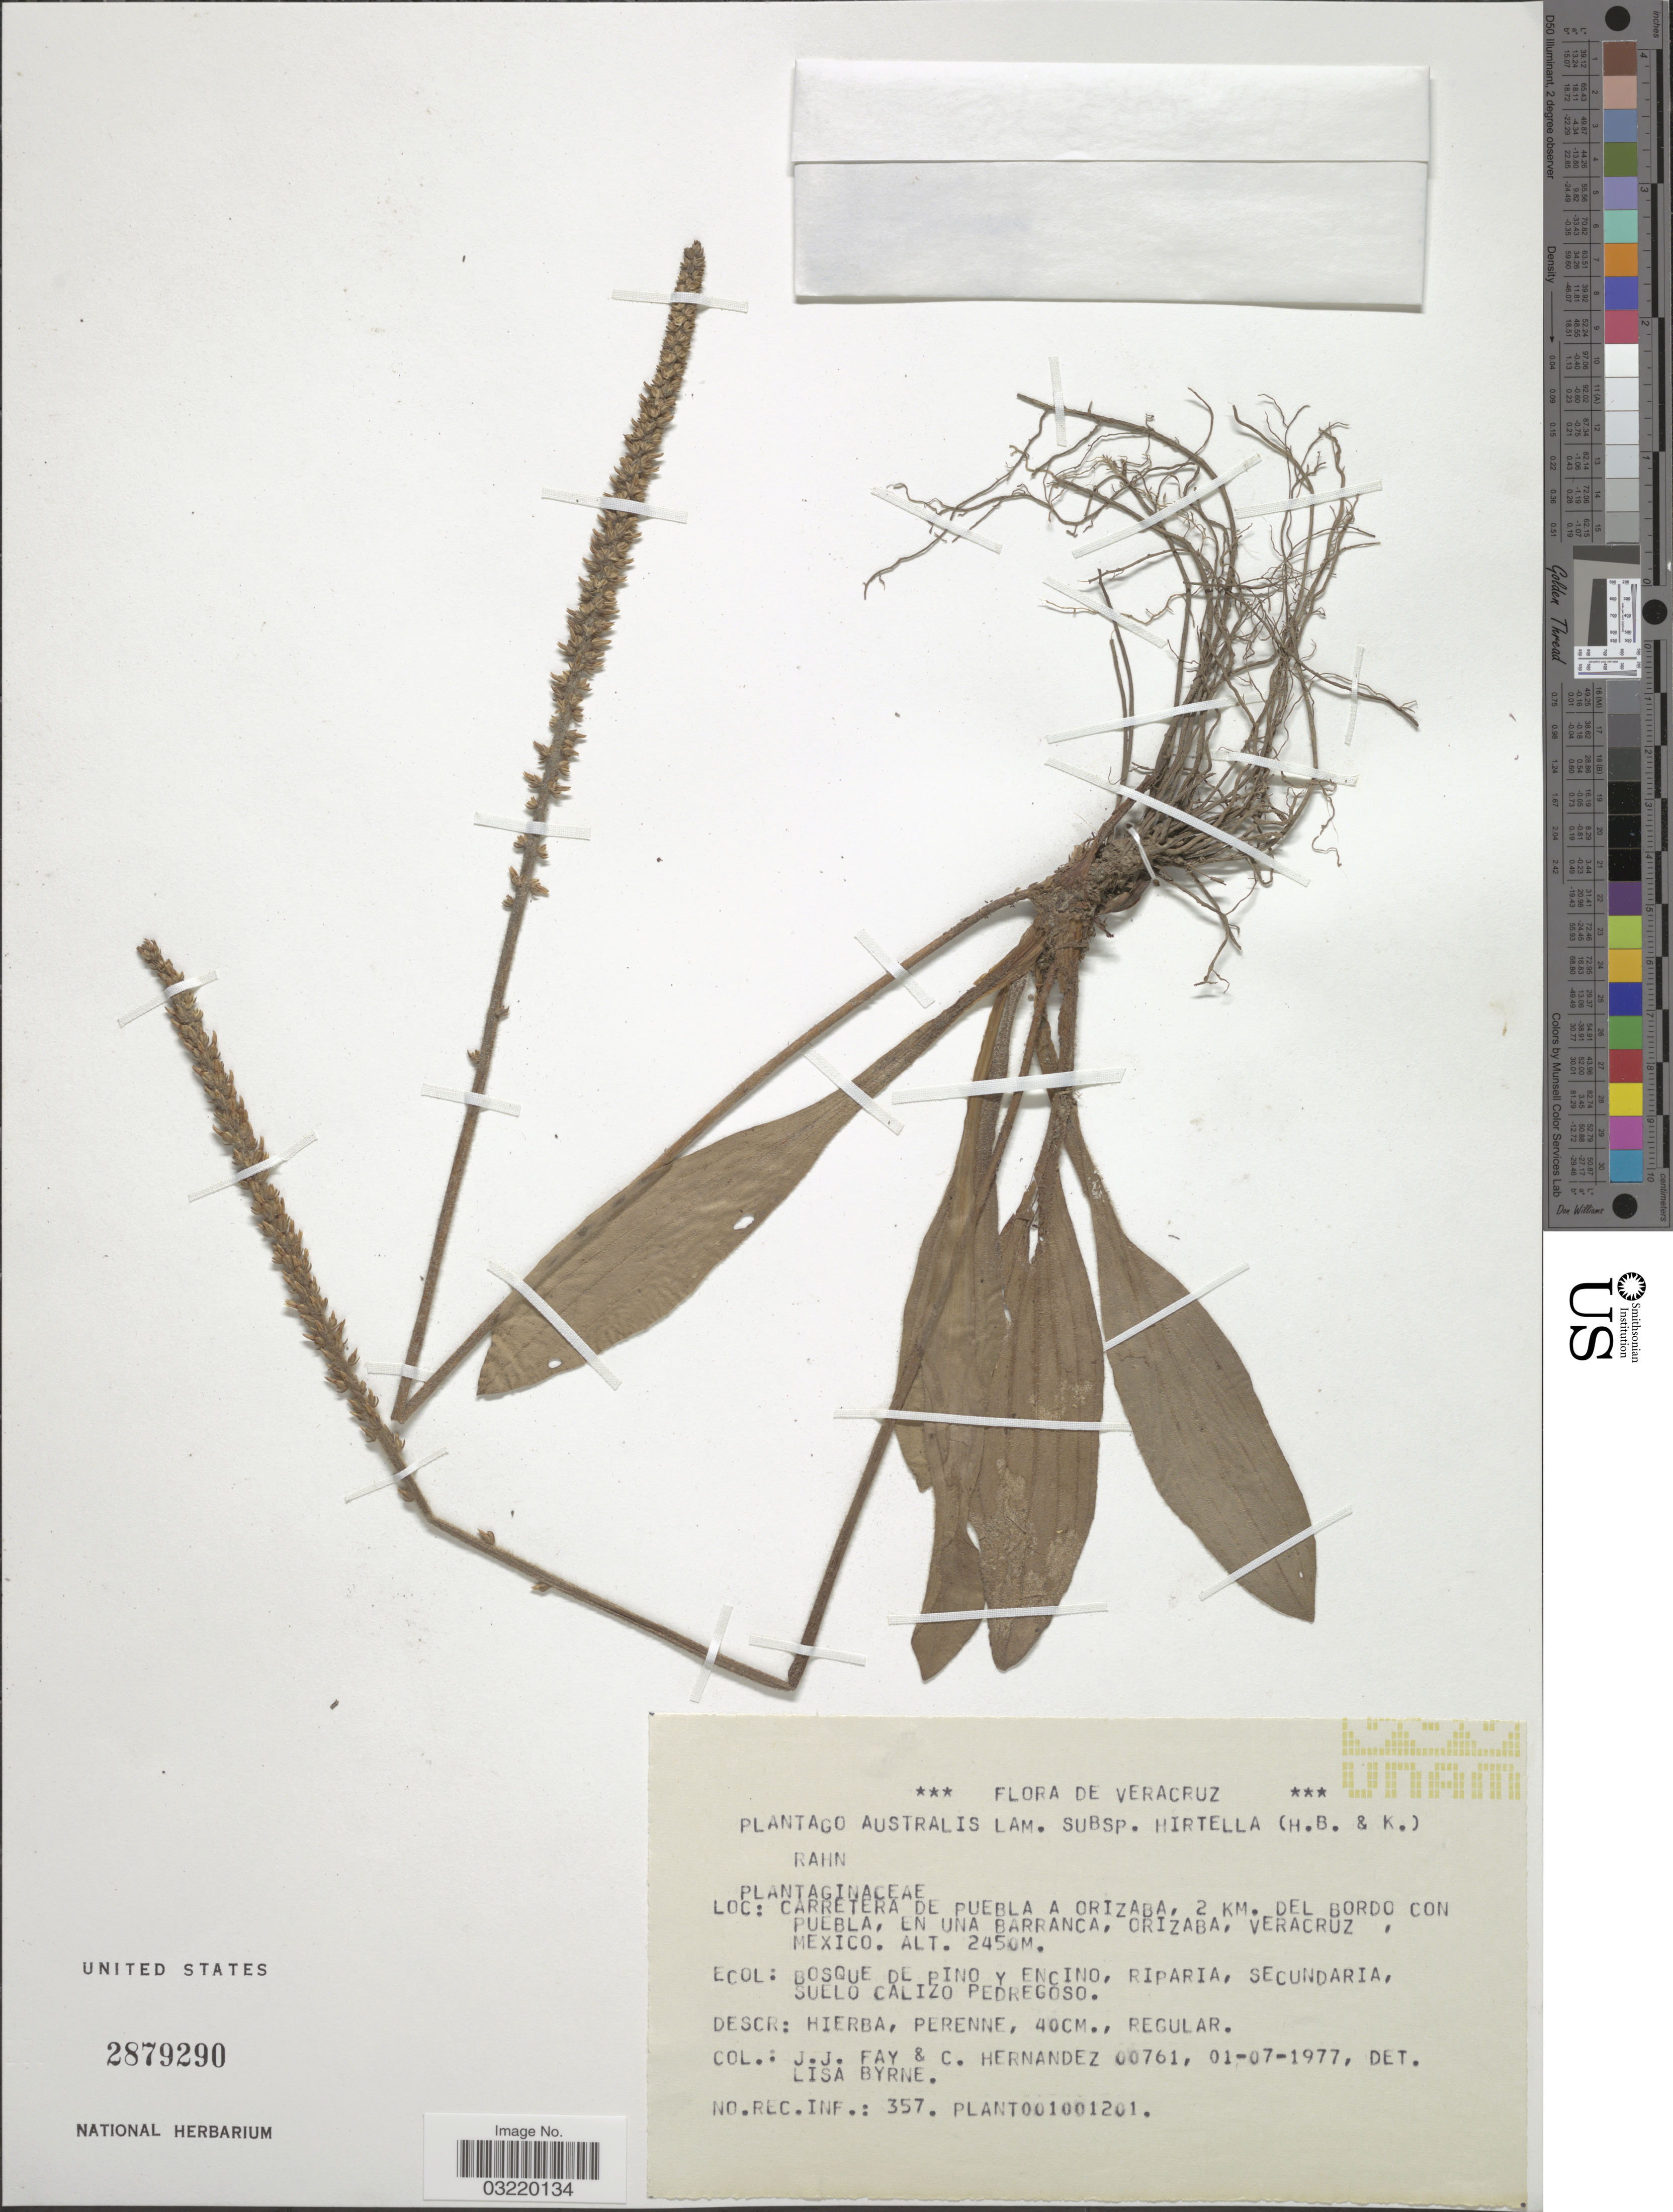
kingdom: Plantae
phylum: Tracheophyta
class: Magnoliopsida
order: Lamiales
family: Plantaginaceae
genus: Plantago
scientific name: Plantago australis subsp. hirtella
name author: (Kunth) Rahn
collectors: J. Fay & C. Hernandez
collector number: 00761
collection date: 1977-07-01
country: Mexico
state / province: Veracruz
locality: Veracruz. Carretera de Puebla a Orizaba, 2 km. del bordo con Puebla, en una barranca, Orizaba, Veracruz.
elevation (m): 2450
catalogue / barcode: US 2879290